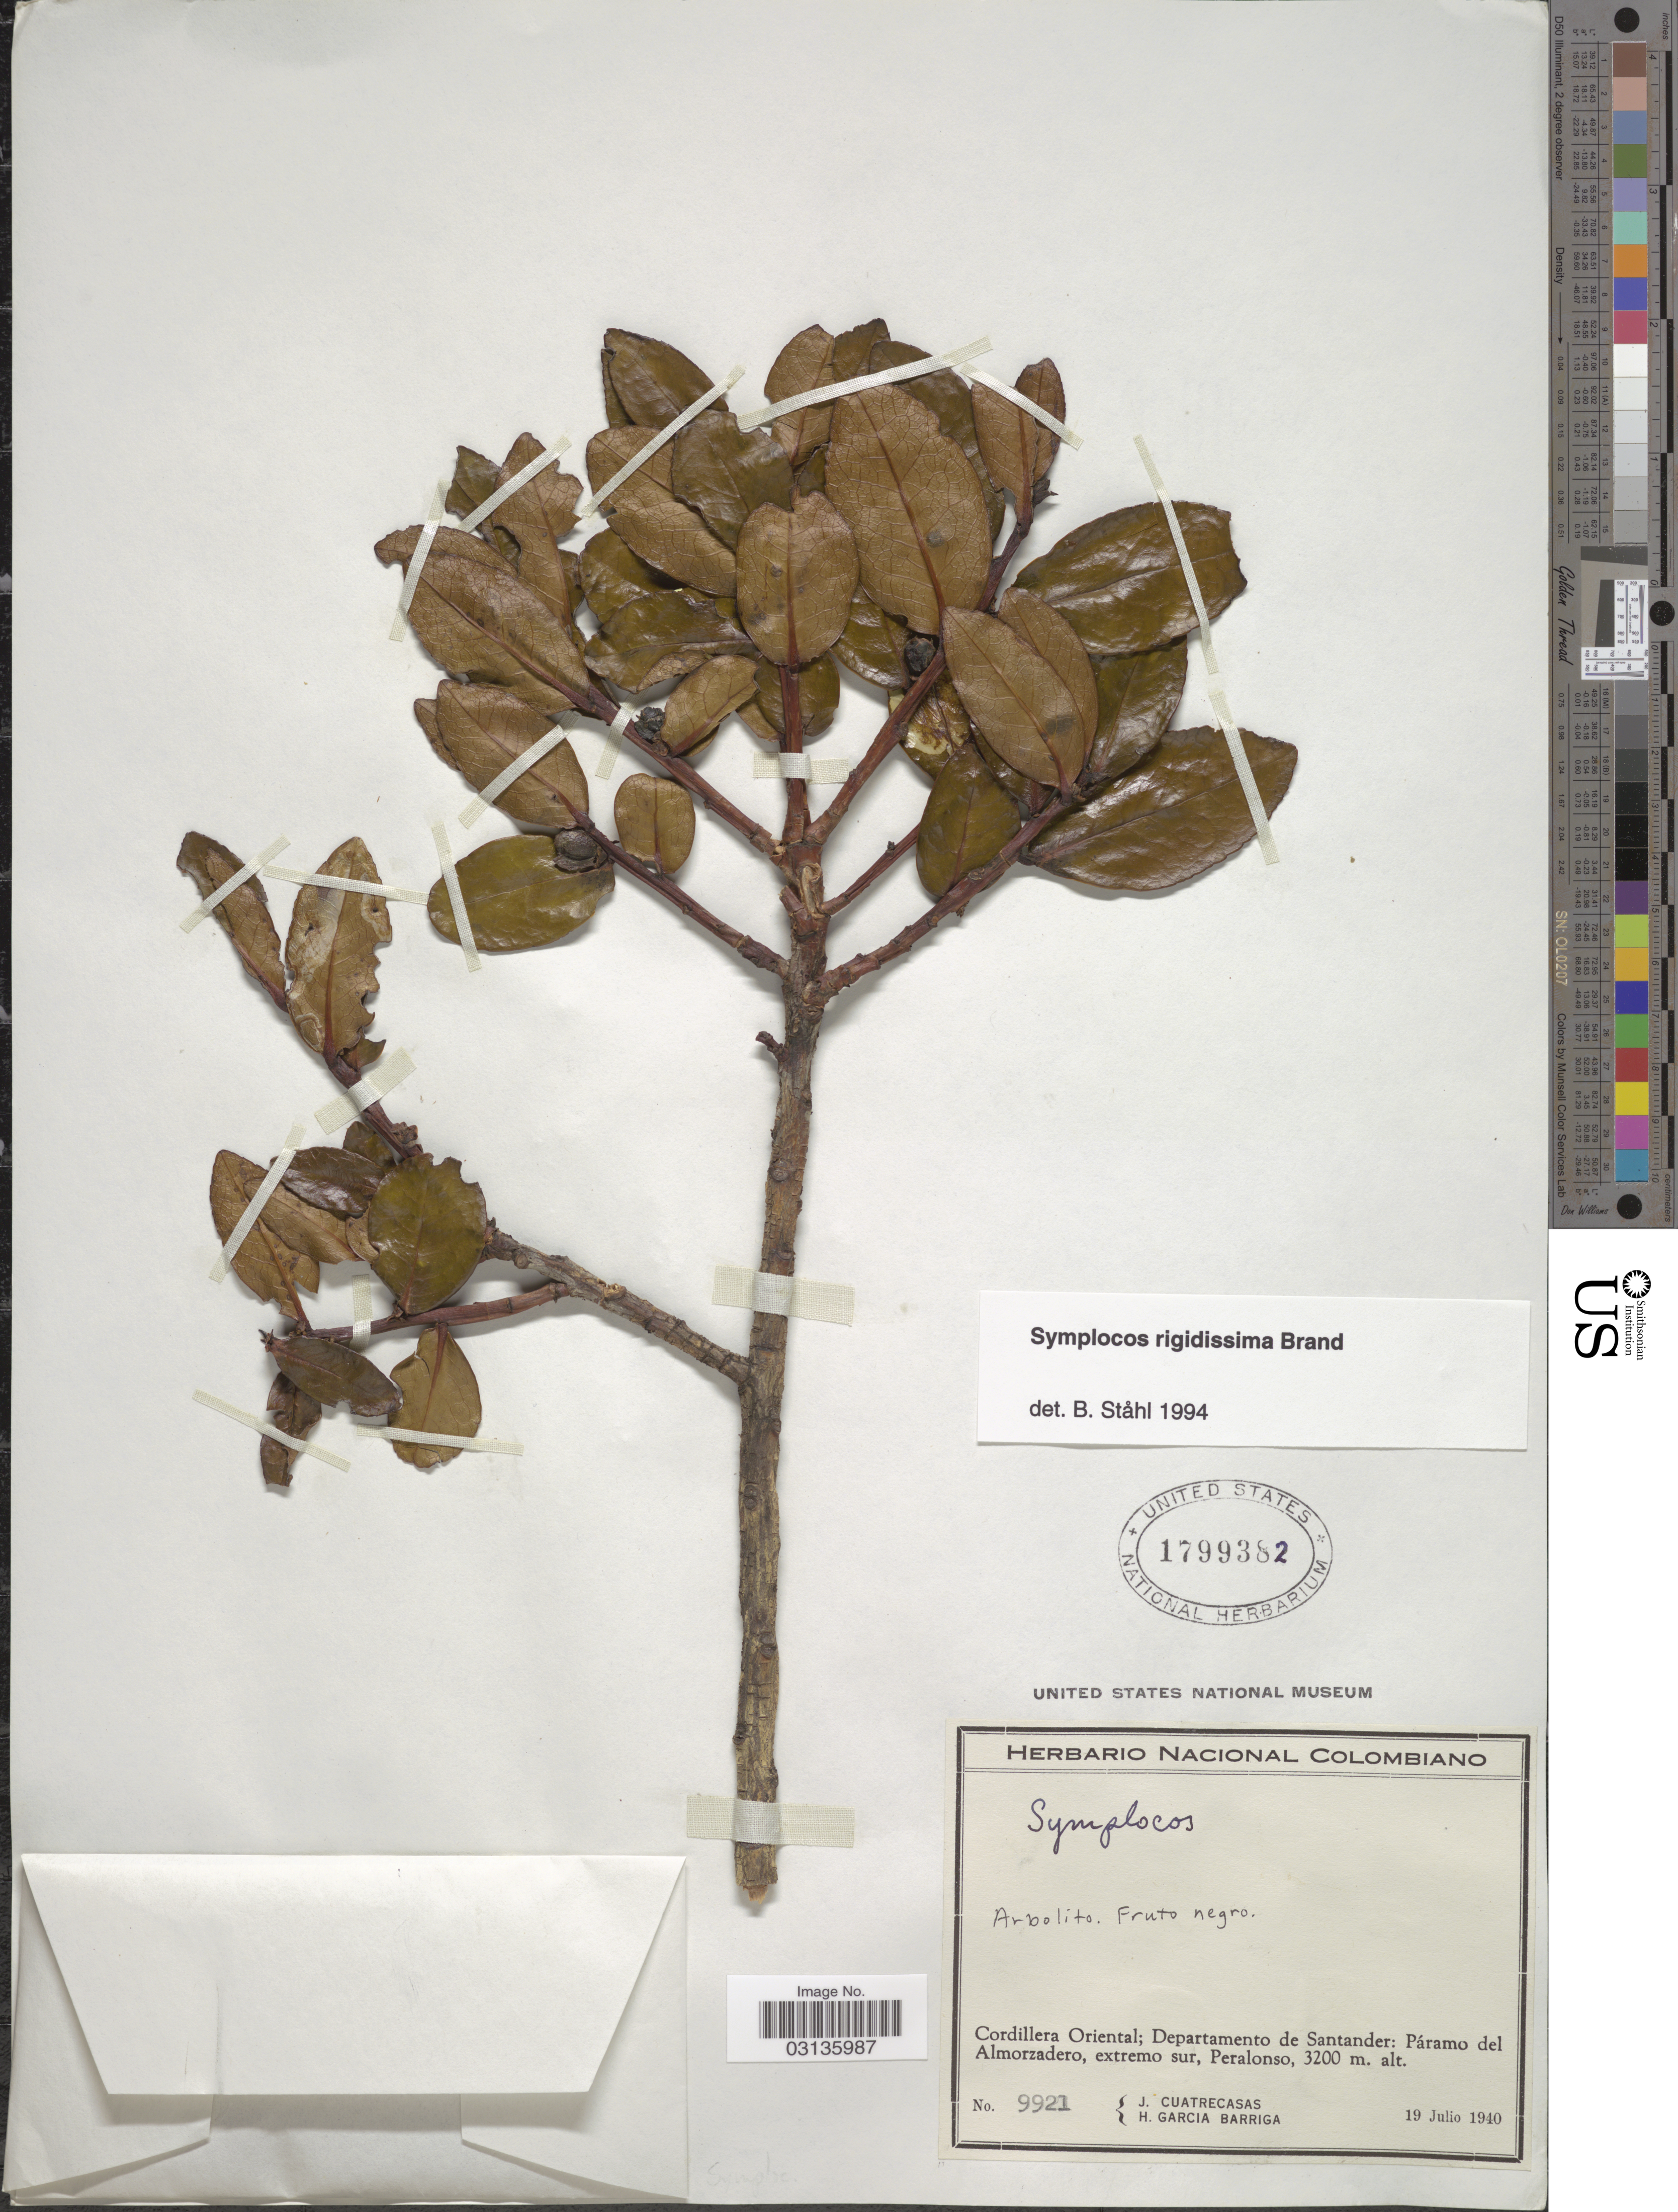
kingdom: Plantae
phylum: Tracheophyta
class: Magnoliopsida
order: Ericales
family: Symplocaceae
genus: Symplocos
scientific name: Symplocos rigidissima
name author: Brand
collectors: J. Cuatrecasas & H. García Barriga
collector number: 9921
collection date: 1940-07-19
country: Colombia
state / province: Santander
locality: Cordillera Oriental; Departamento de Santander: Páramo del Almorzadero, extremo sur, Peralonso.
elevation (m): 3200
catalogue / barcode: US 1799382